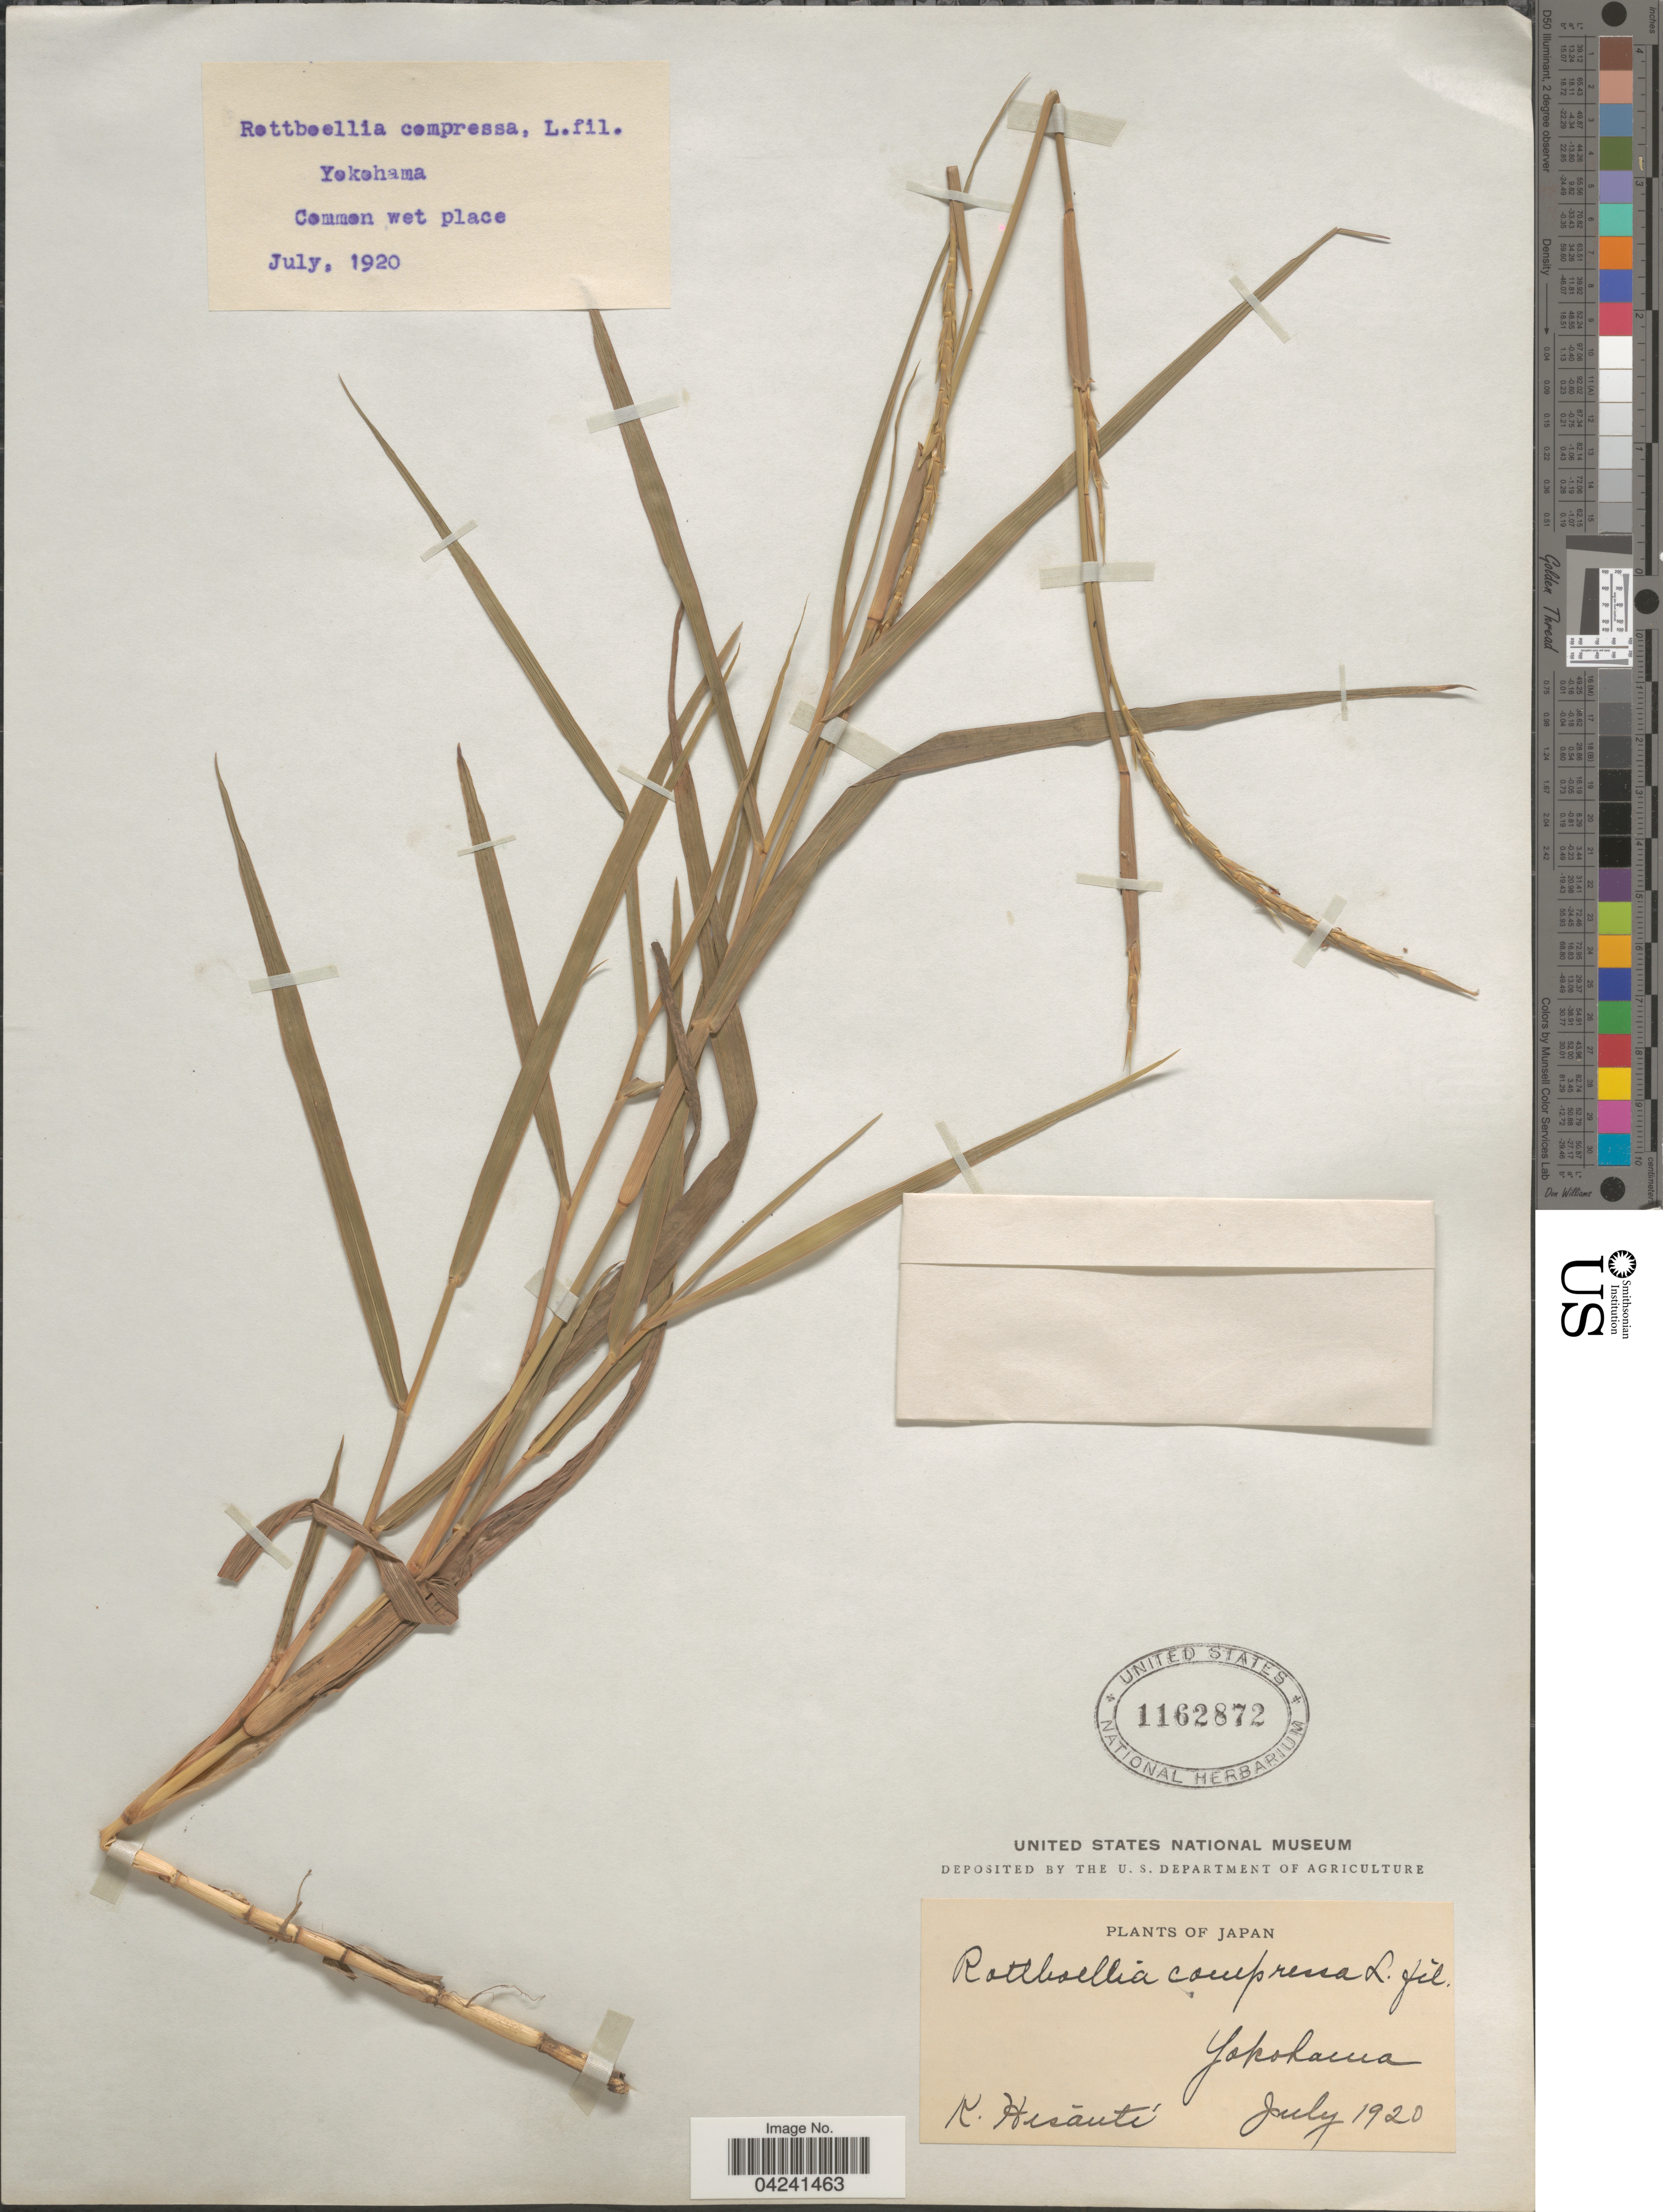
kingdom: Plantae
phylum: Tracheophyta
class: Liliopsida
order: Poales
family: Poaceae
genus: Hemarthria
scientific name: Hemarthria compressa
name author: (L.) R. Br.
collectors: K. Hisauti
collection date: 1920-07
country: Japan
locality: Yokohama.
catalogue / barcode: US 1162872